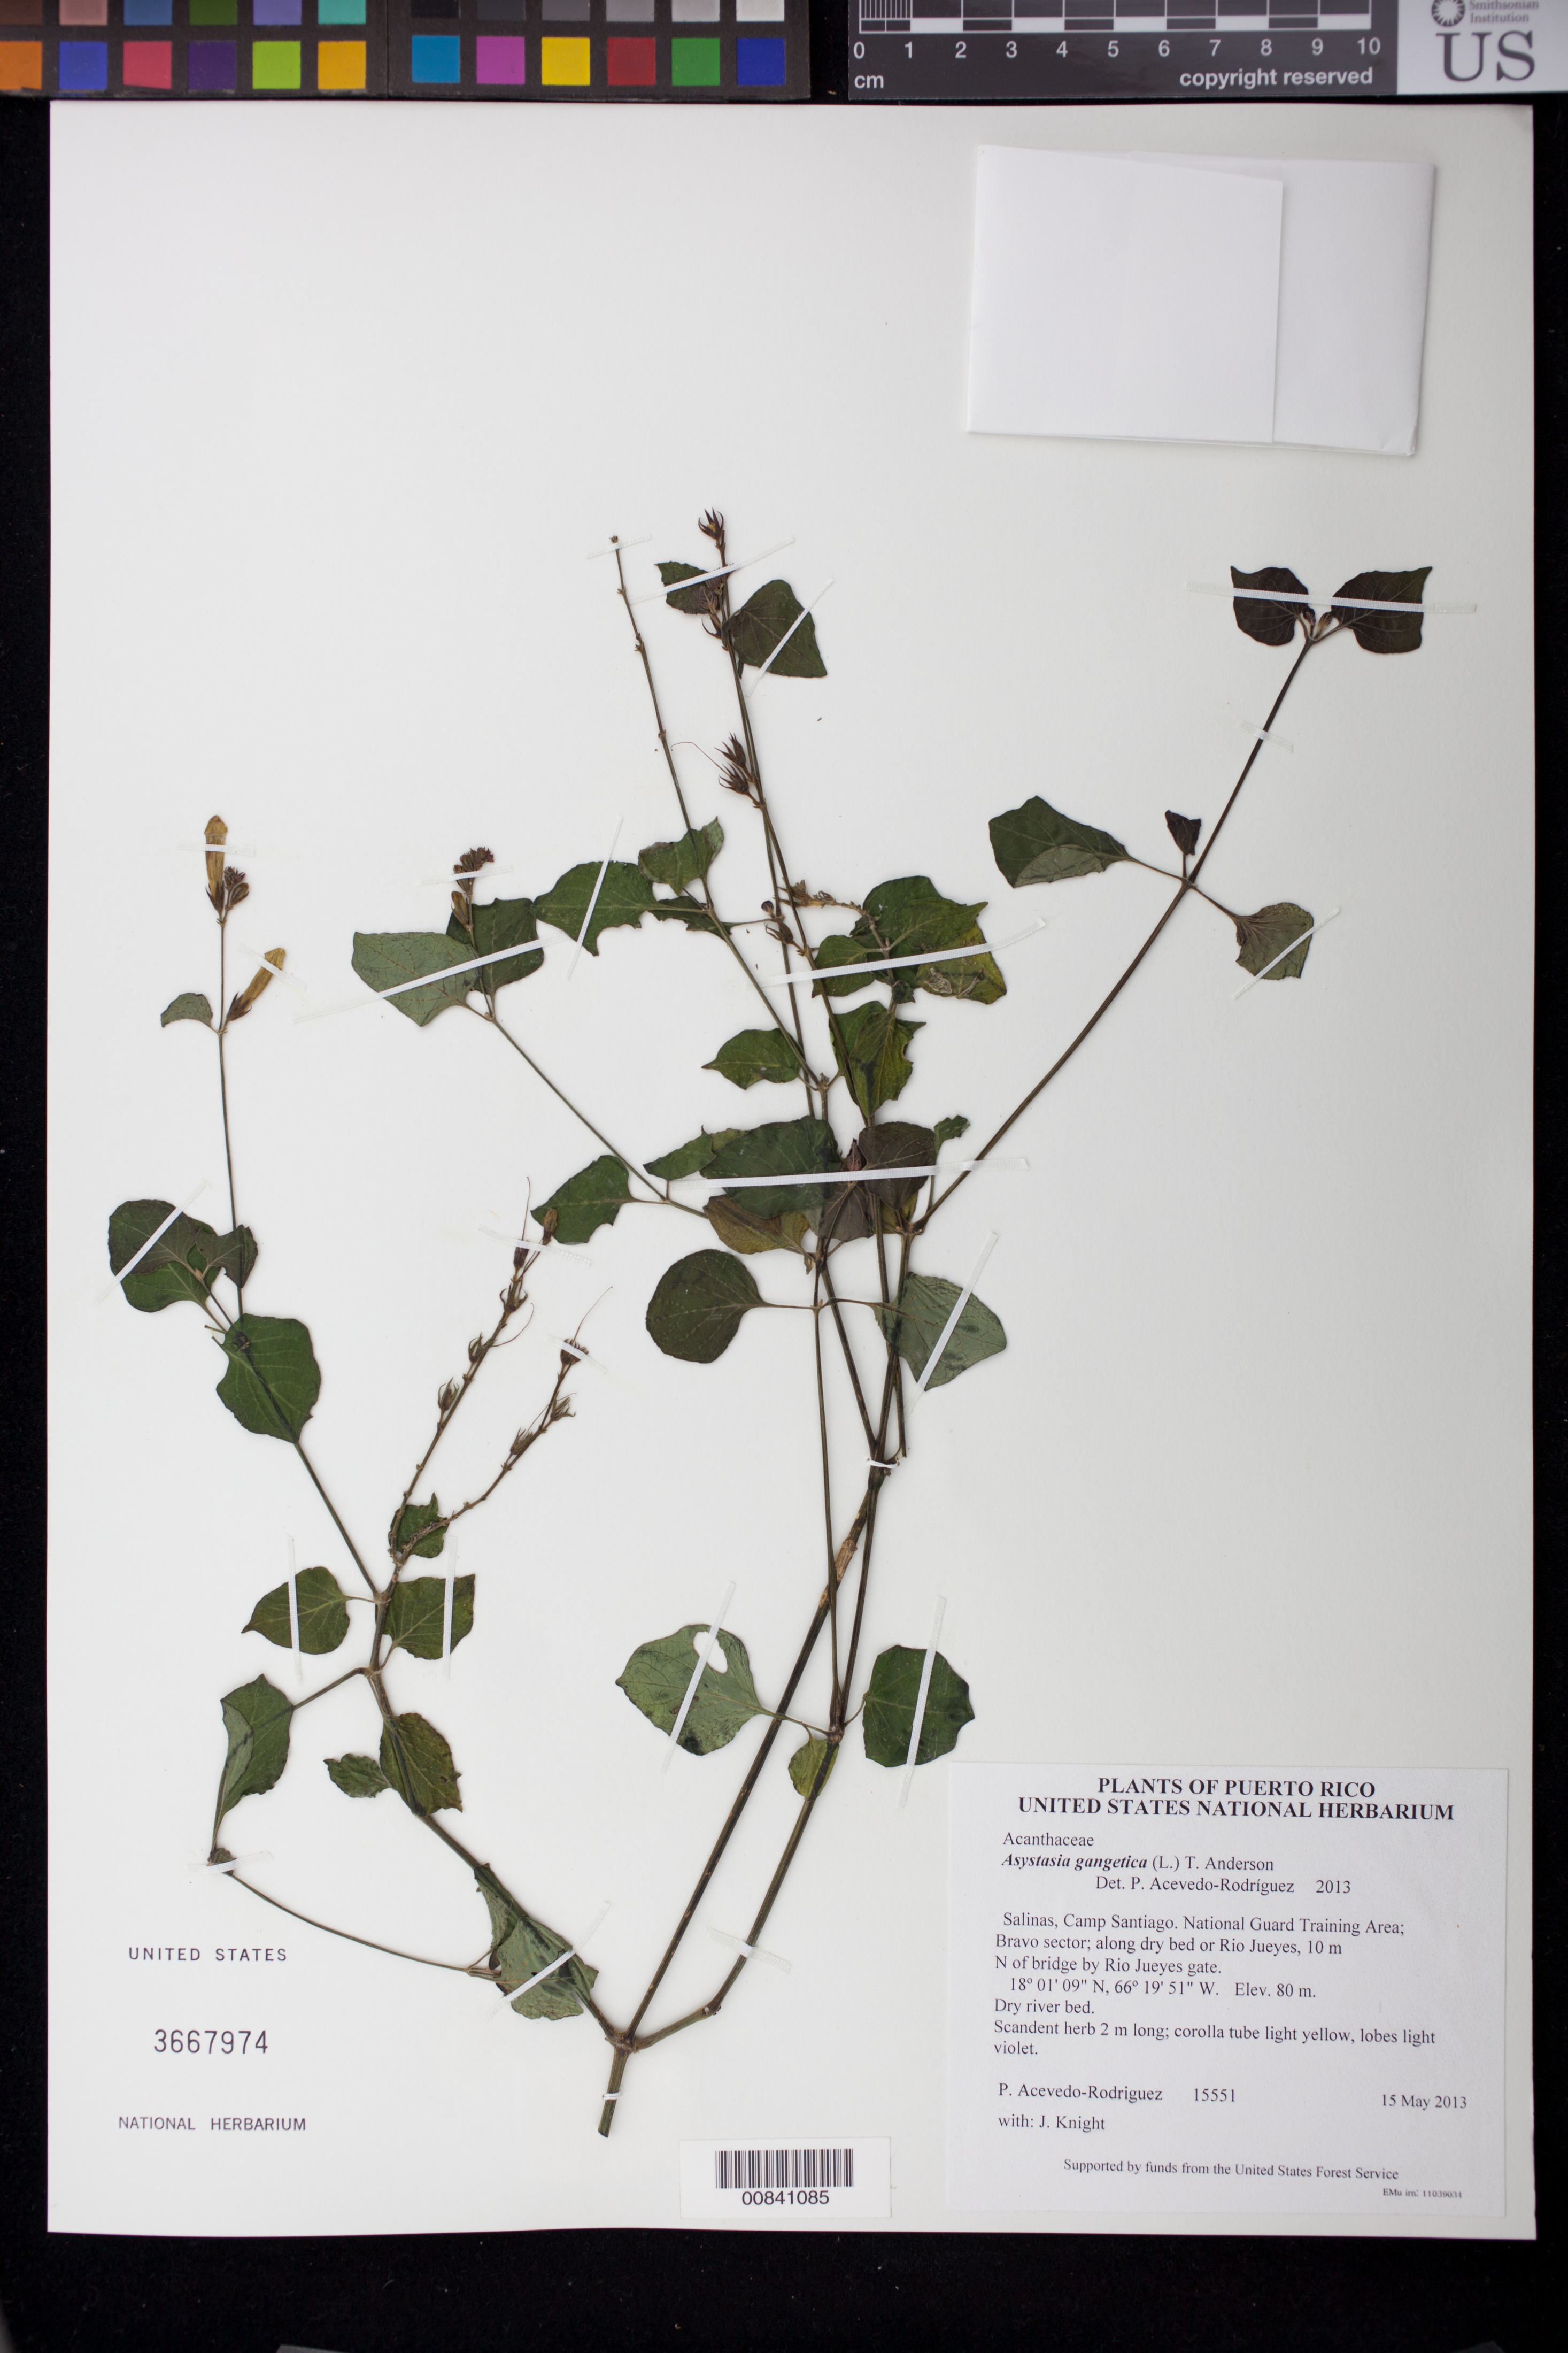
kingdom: Plantae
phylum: Tracheophyta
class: Magnoliopsida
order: Lamiales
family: Acanthaceae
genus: Asystasia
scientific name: Asystasia gangetica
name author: (L.) T. Anderson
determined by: Acevedo-Rodríguez, P., (BOT), Smithsonian Institution - National Museum of Natural History (UNITED STATES)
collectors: P. Acevedo-Rodr. & J. Knight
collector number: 15551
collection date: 2013-05-15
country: Puerto Rico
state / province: Salinas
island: Puerto Rico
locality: Camp Santiago. National Guard Training Area; Bravo sector; along dry bed or Rio Jueyes, 10 m N of bridge by Rio Jueyes gate.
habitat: Dry river bed.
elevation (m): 80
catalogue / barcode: US 3667974